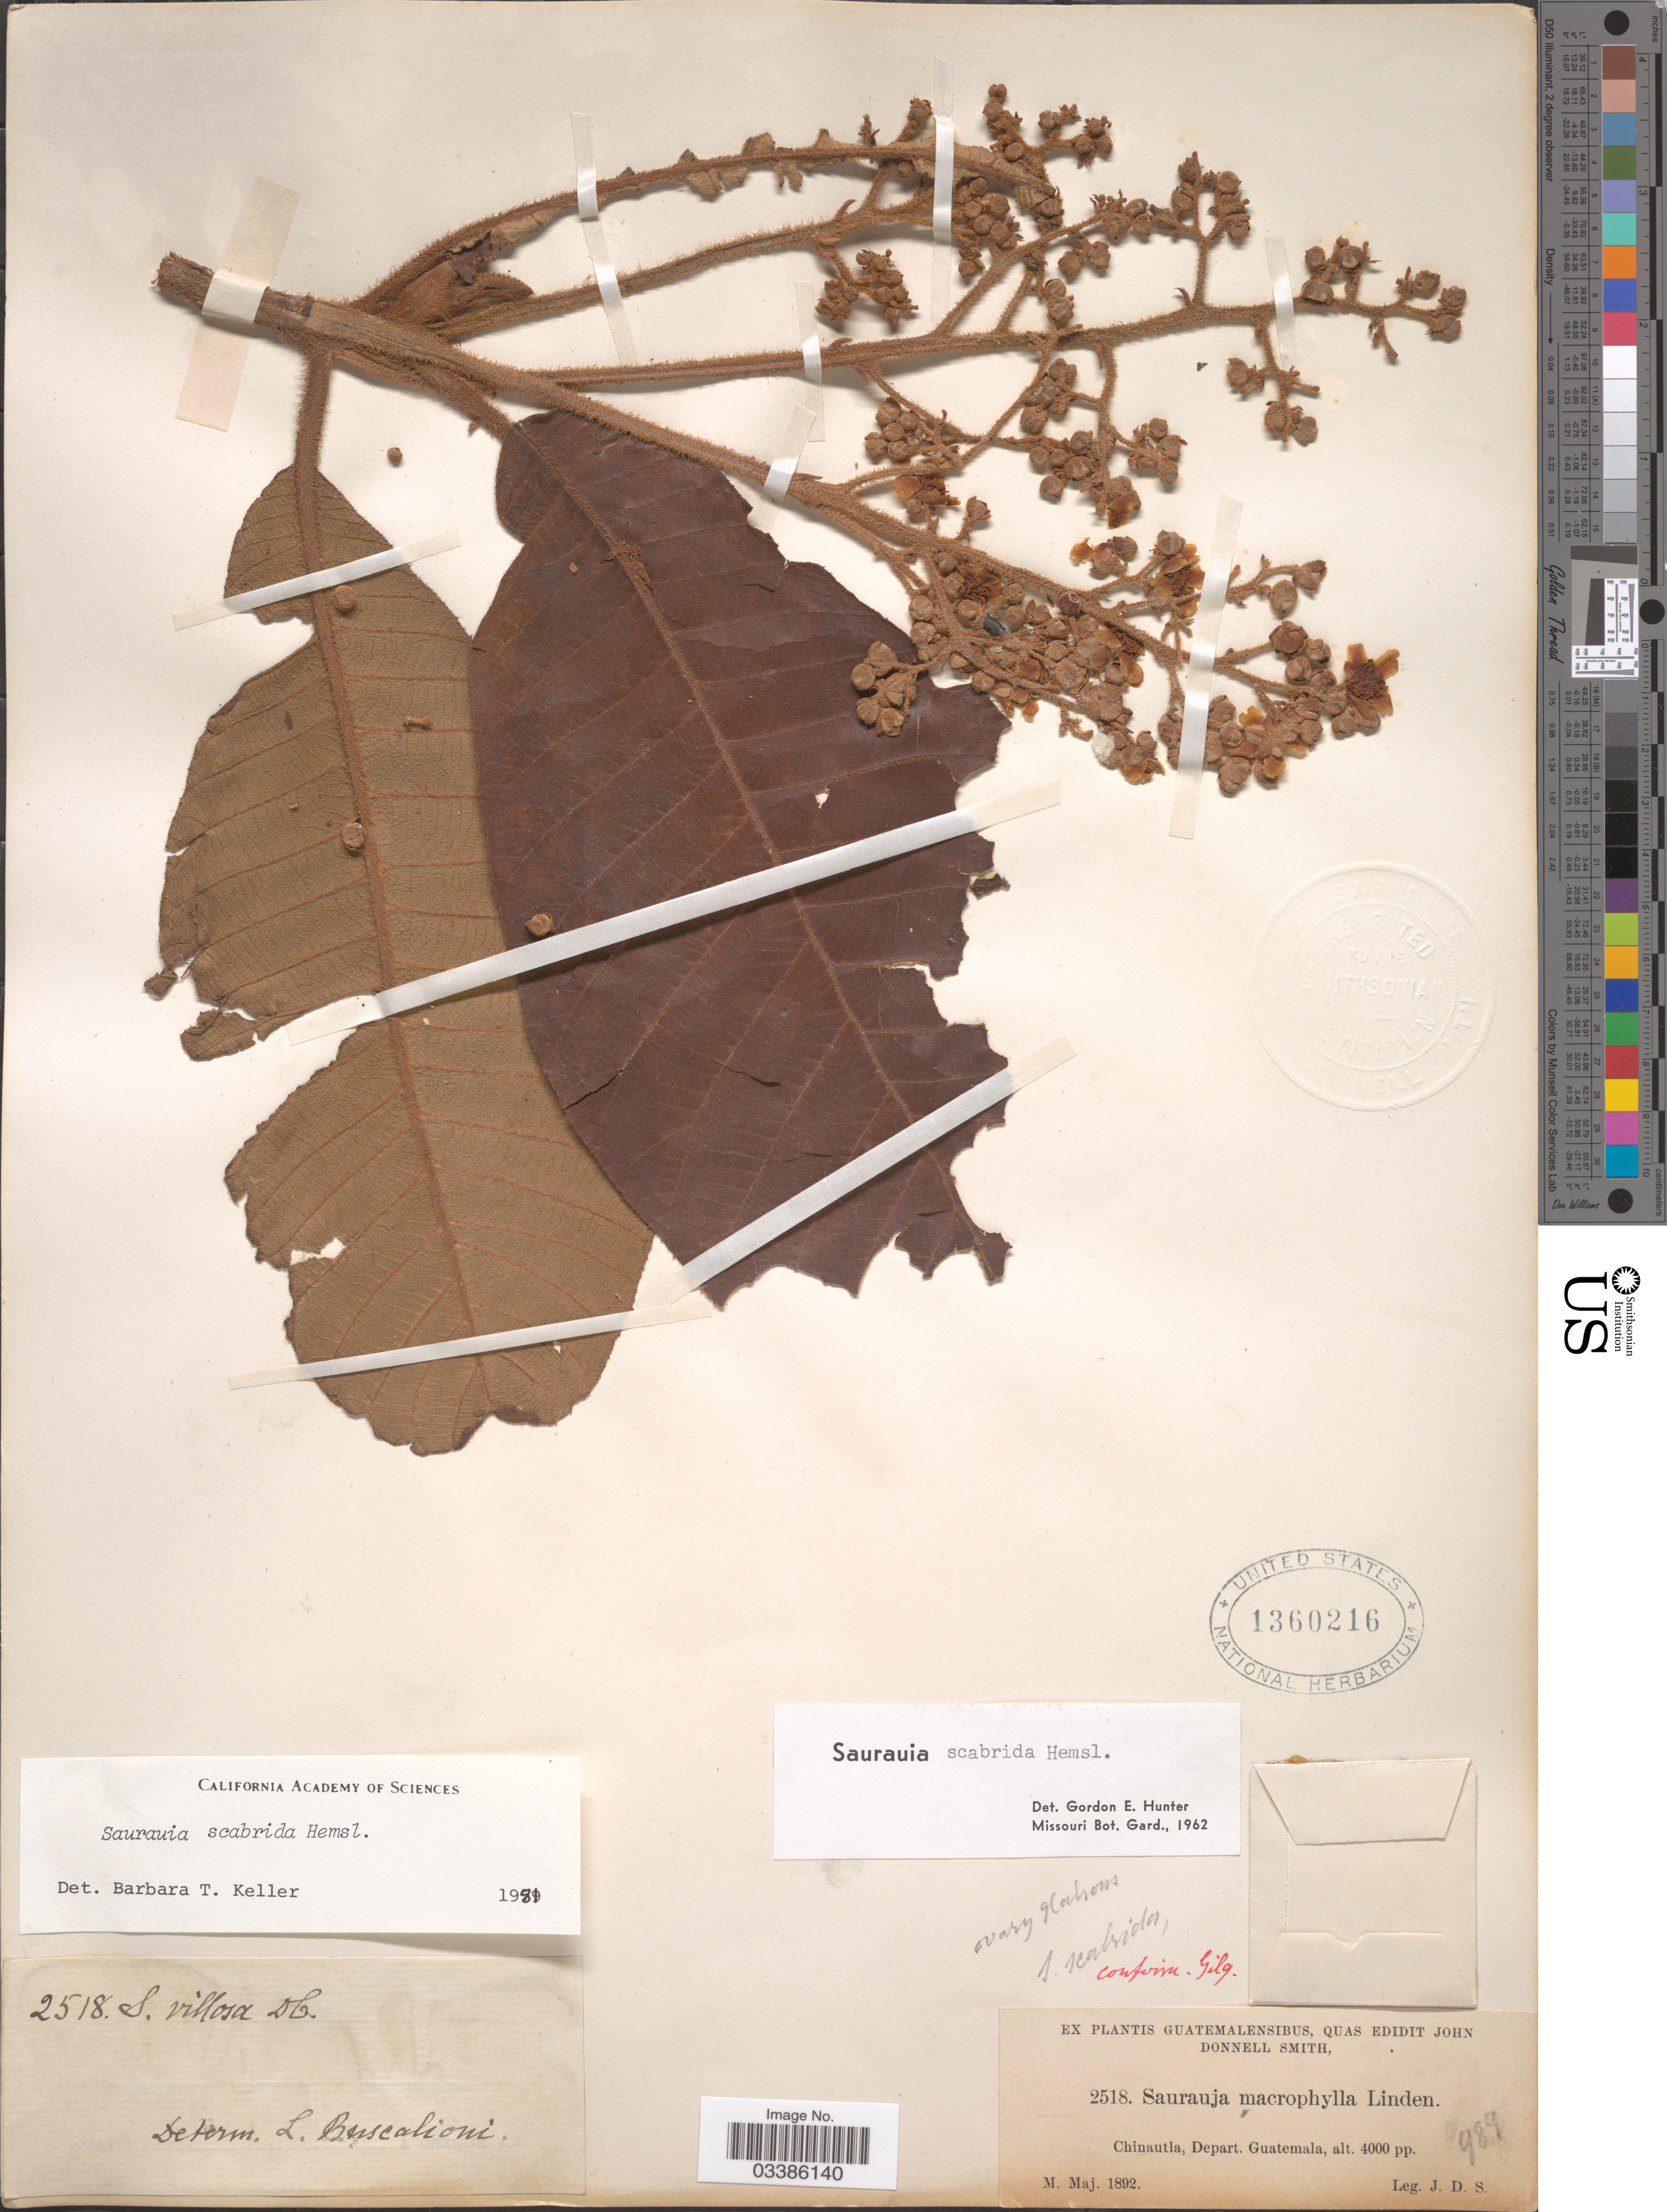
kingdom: Plantae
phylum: Tracheophyta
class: Magnoliopsida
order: Ericales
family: Actinidiaceae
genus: Saurauia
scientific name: Saurauia scabrida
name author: Hemsl.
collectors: J. Donnell Smith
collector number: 2518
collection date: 1892-05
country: Guatemala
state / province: Guatemala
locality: Chinautla, Dept. Guatemala.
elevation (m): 1219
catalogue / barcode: US 1360216